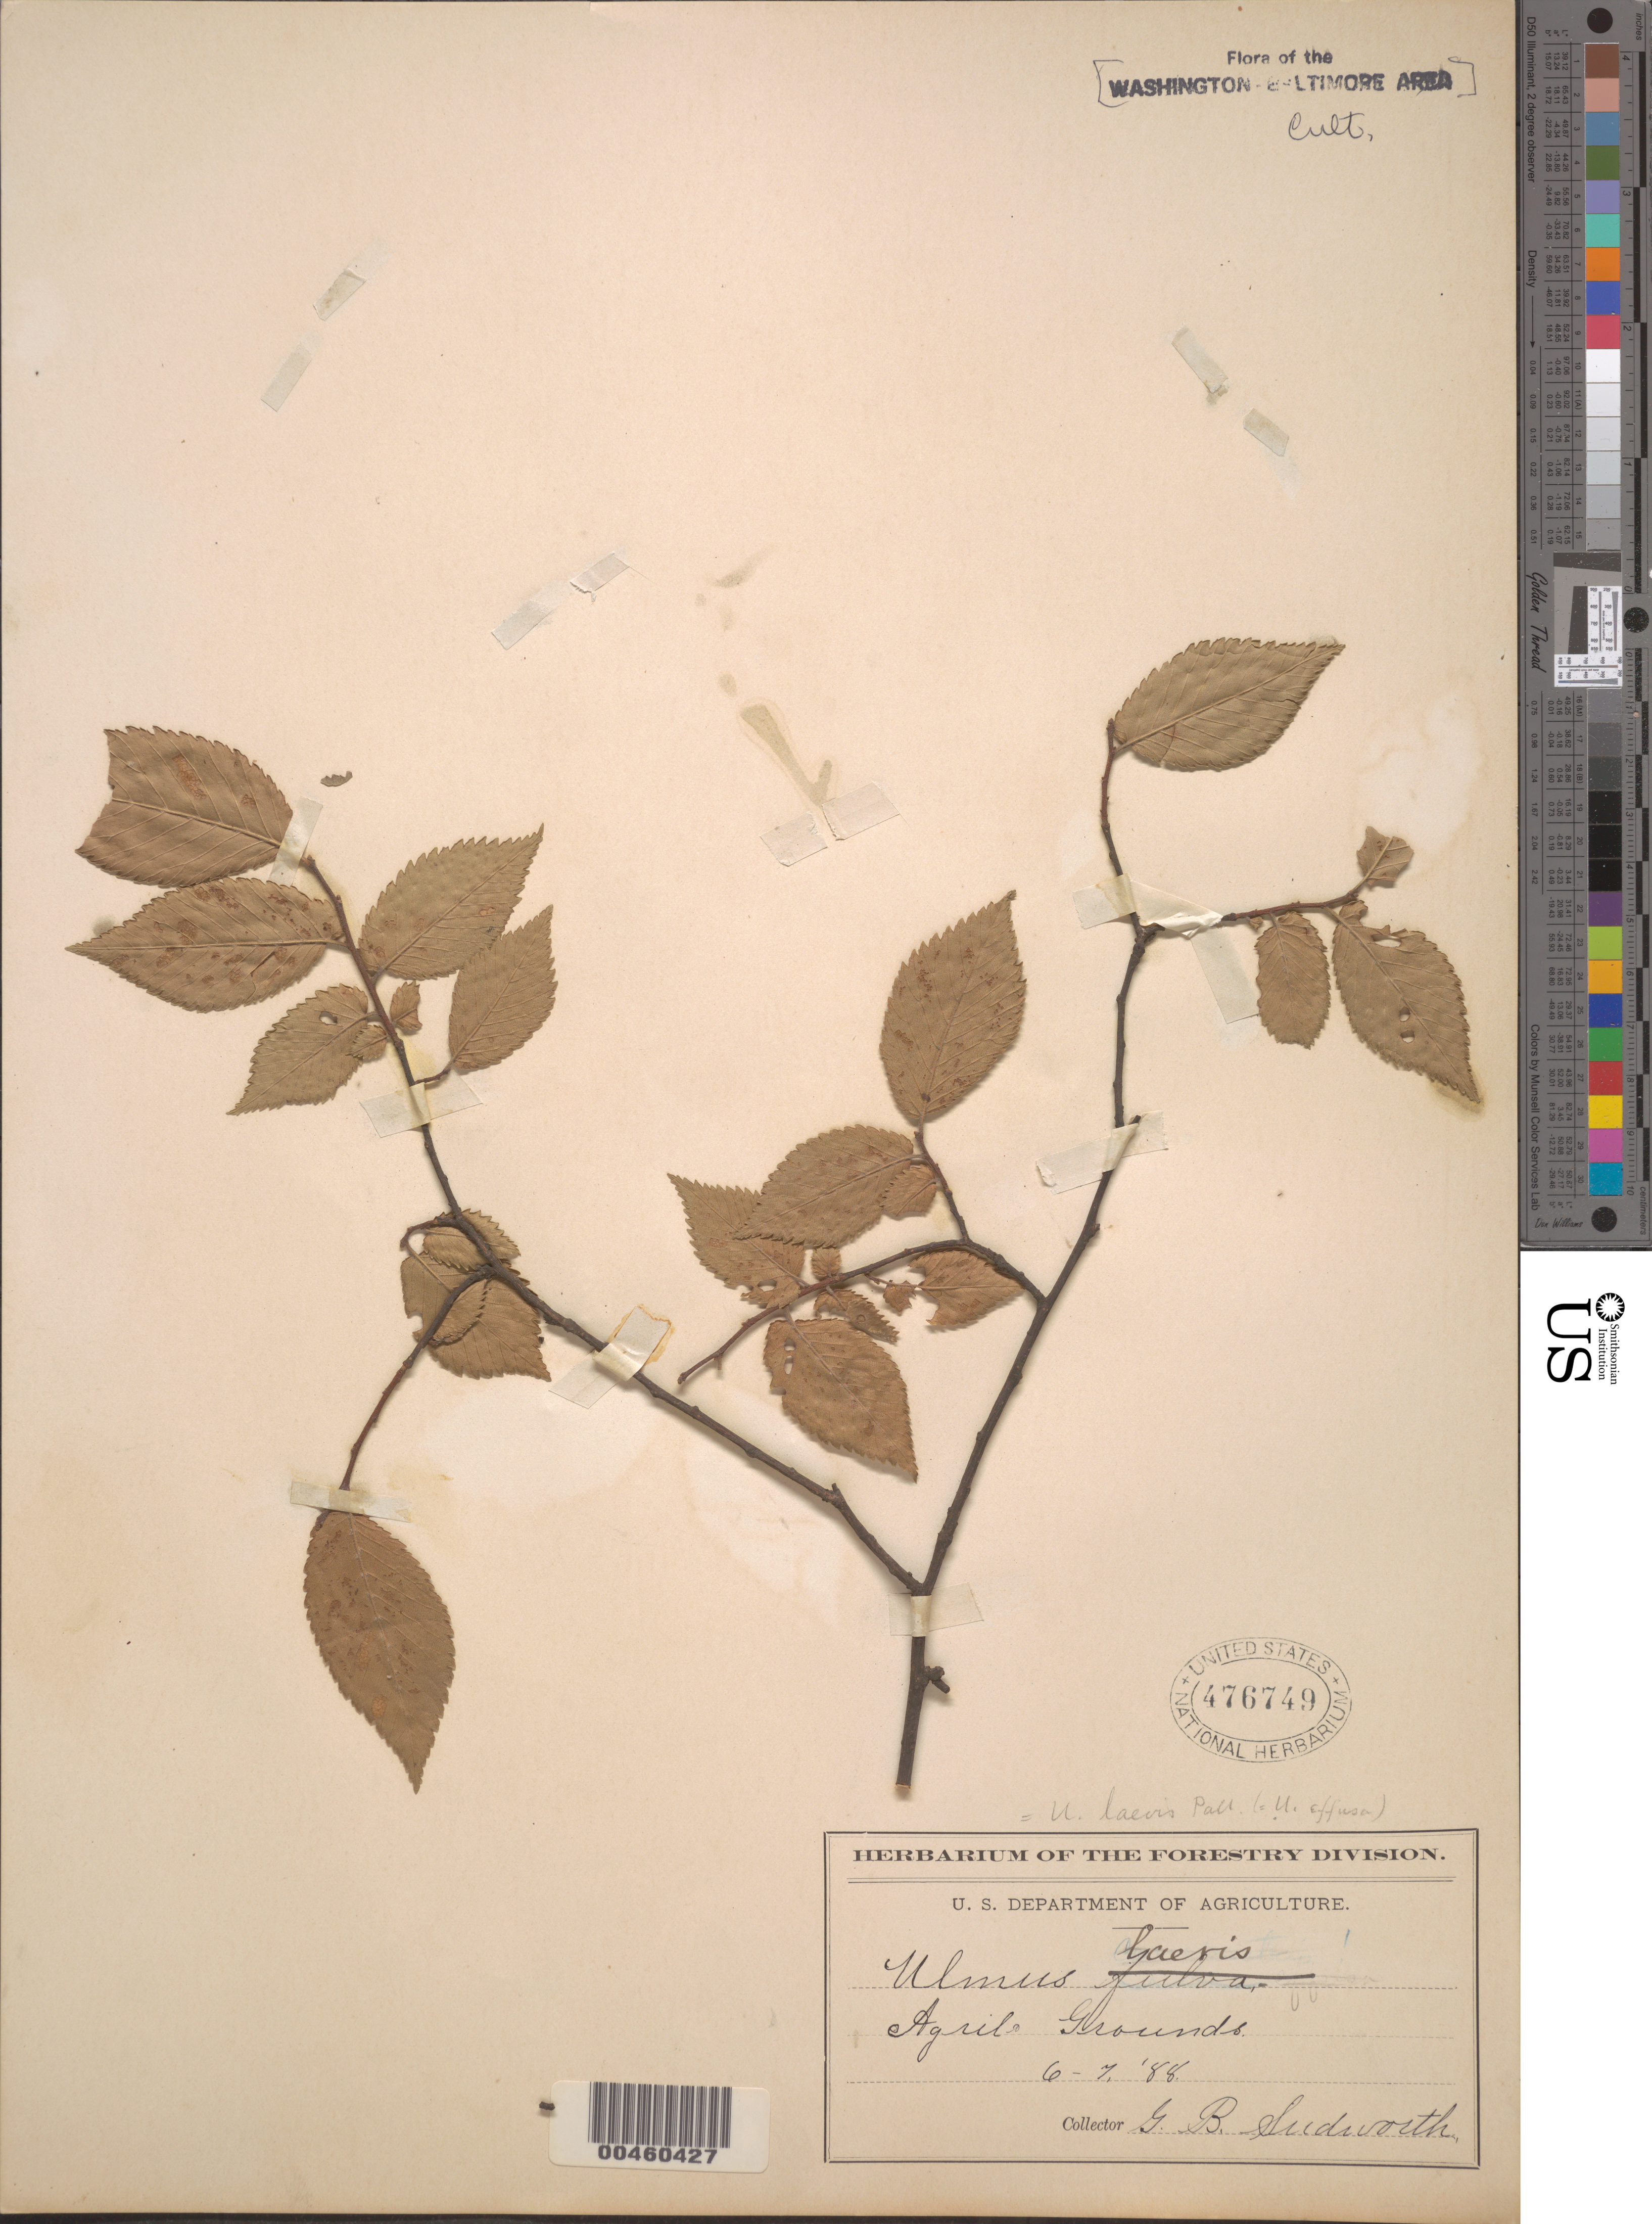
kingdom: Plantae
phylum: Tracheophyta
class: Magnoliopsida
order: Rosales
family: Ulmaceae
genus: Ulmus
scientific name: Ulmus laevis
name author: Pall.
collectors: G. B. Sudworth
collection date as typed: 07 Jun 1888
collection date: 1888-06-07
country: United States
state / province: District of Columbia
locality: Agricultural grounds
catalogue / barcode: US 476749